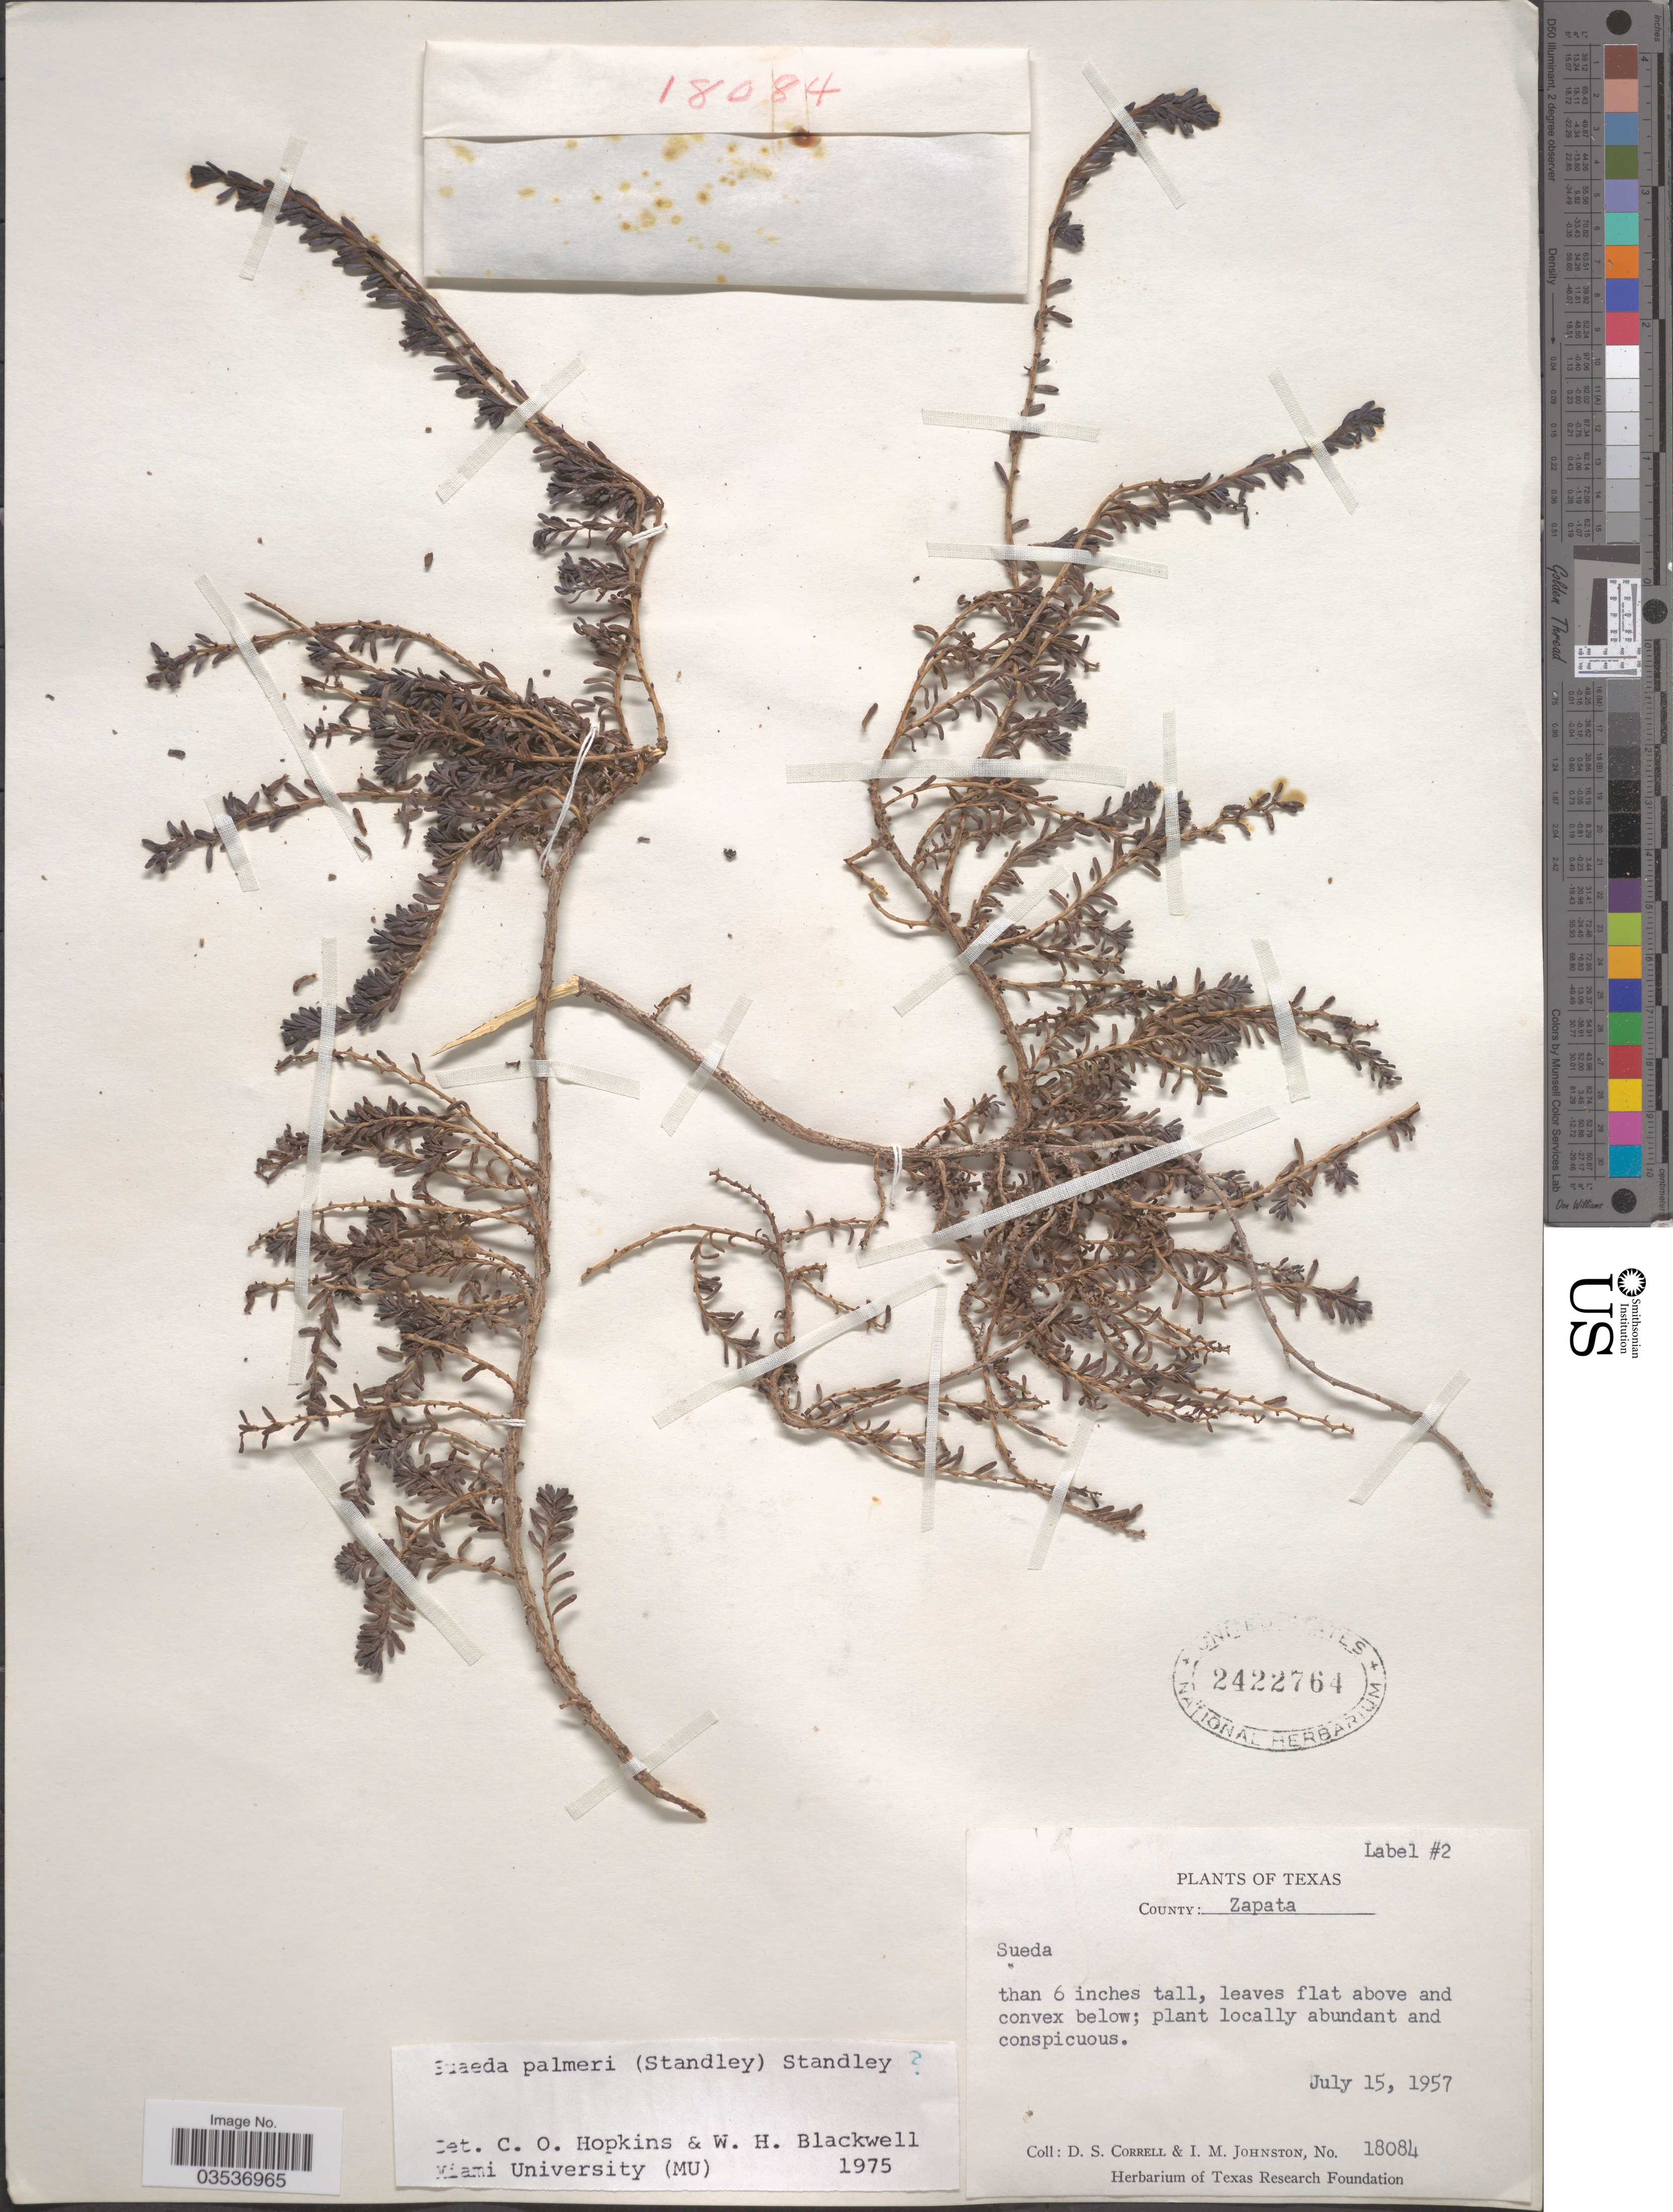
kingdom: Plantae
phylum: Tracheophyta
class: Magnoliopsida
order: Caryophyllales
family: Amaranthaceae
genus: Suaeda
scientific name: Suaeda palmeri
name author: (Standl.) Standl.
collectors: D. S. Correll & I.M. Johnston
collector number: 18084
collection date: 1957-07-15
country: United States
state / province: Texas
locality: County: Zapata.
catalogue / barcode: US 2422764